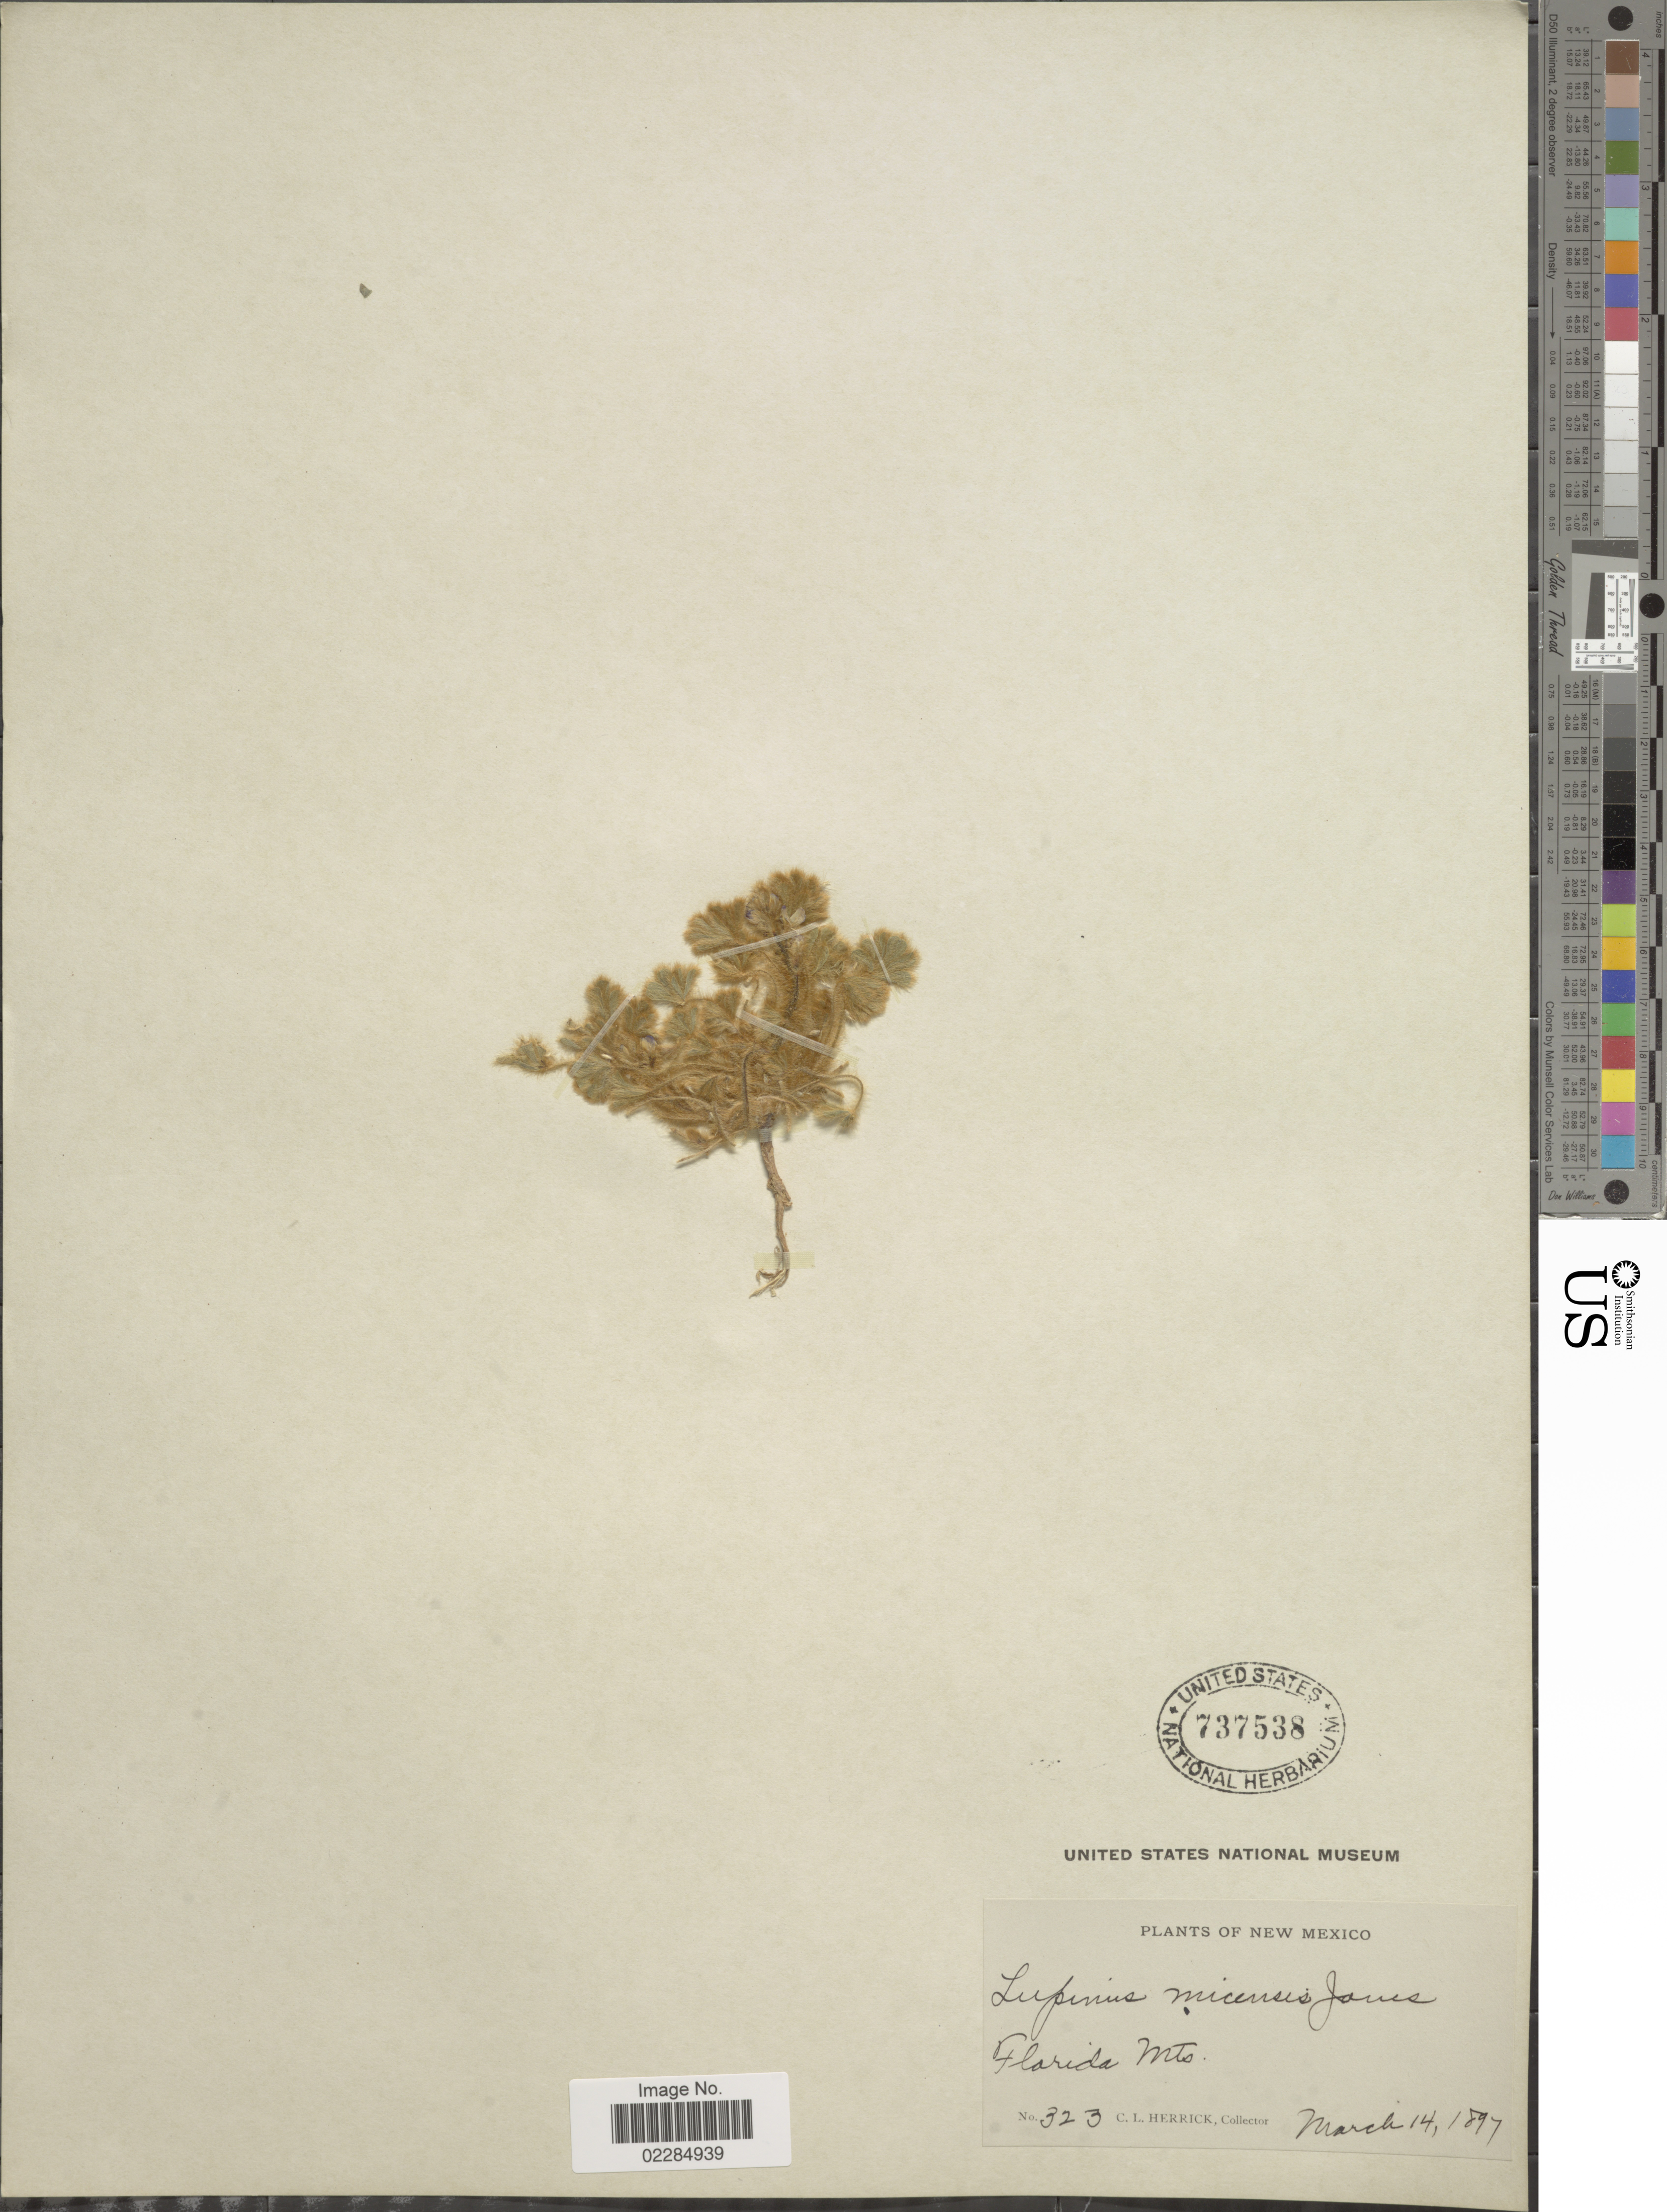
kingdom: Plantae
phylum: Tracheophyta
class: Magnoliopsida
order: Fabales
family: Fabaceae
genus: Lupinus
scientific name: Lupinus concinnus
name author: J. Agardh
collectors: C. Herrick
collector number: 323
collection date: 1897-03-14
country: United States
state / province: New Mexico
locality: Florida Mts.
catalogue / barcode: US 737538